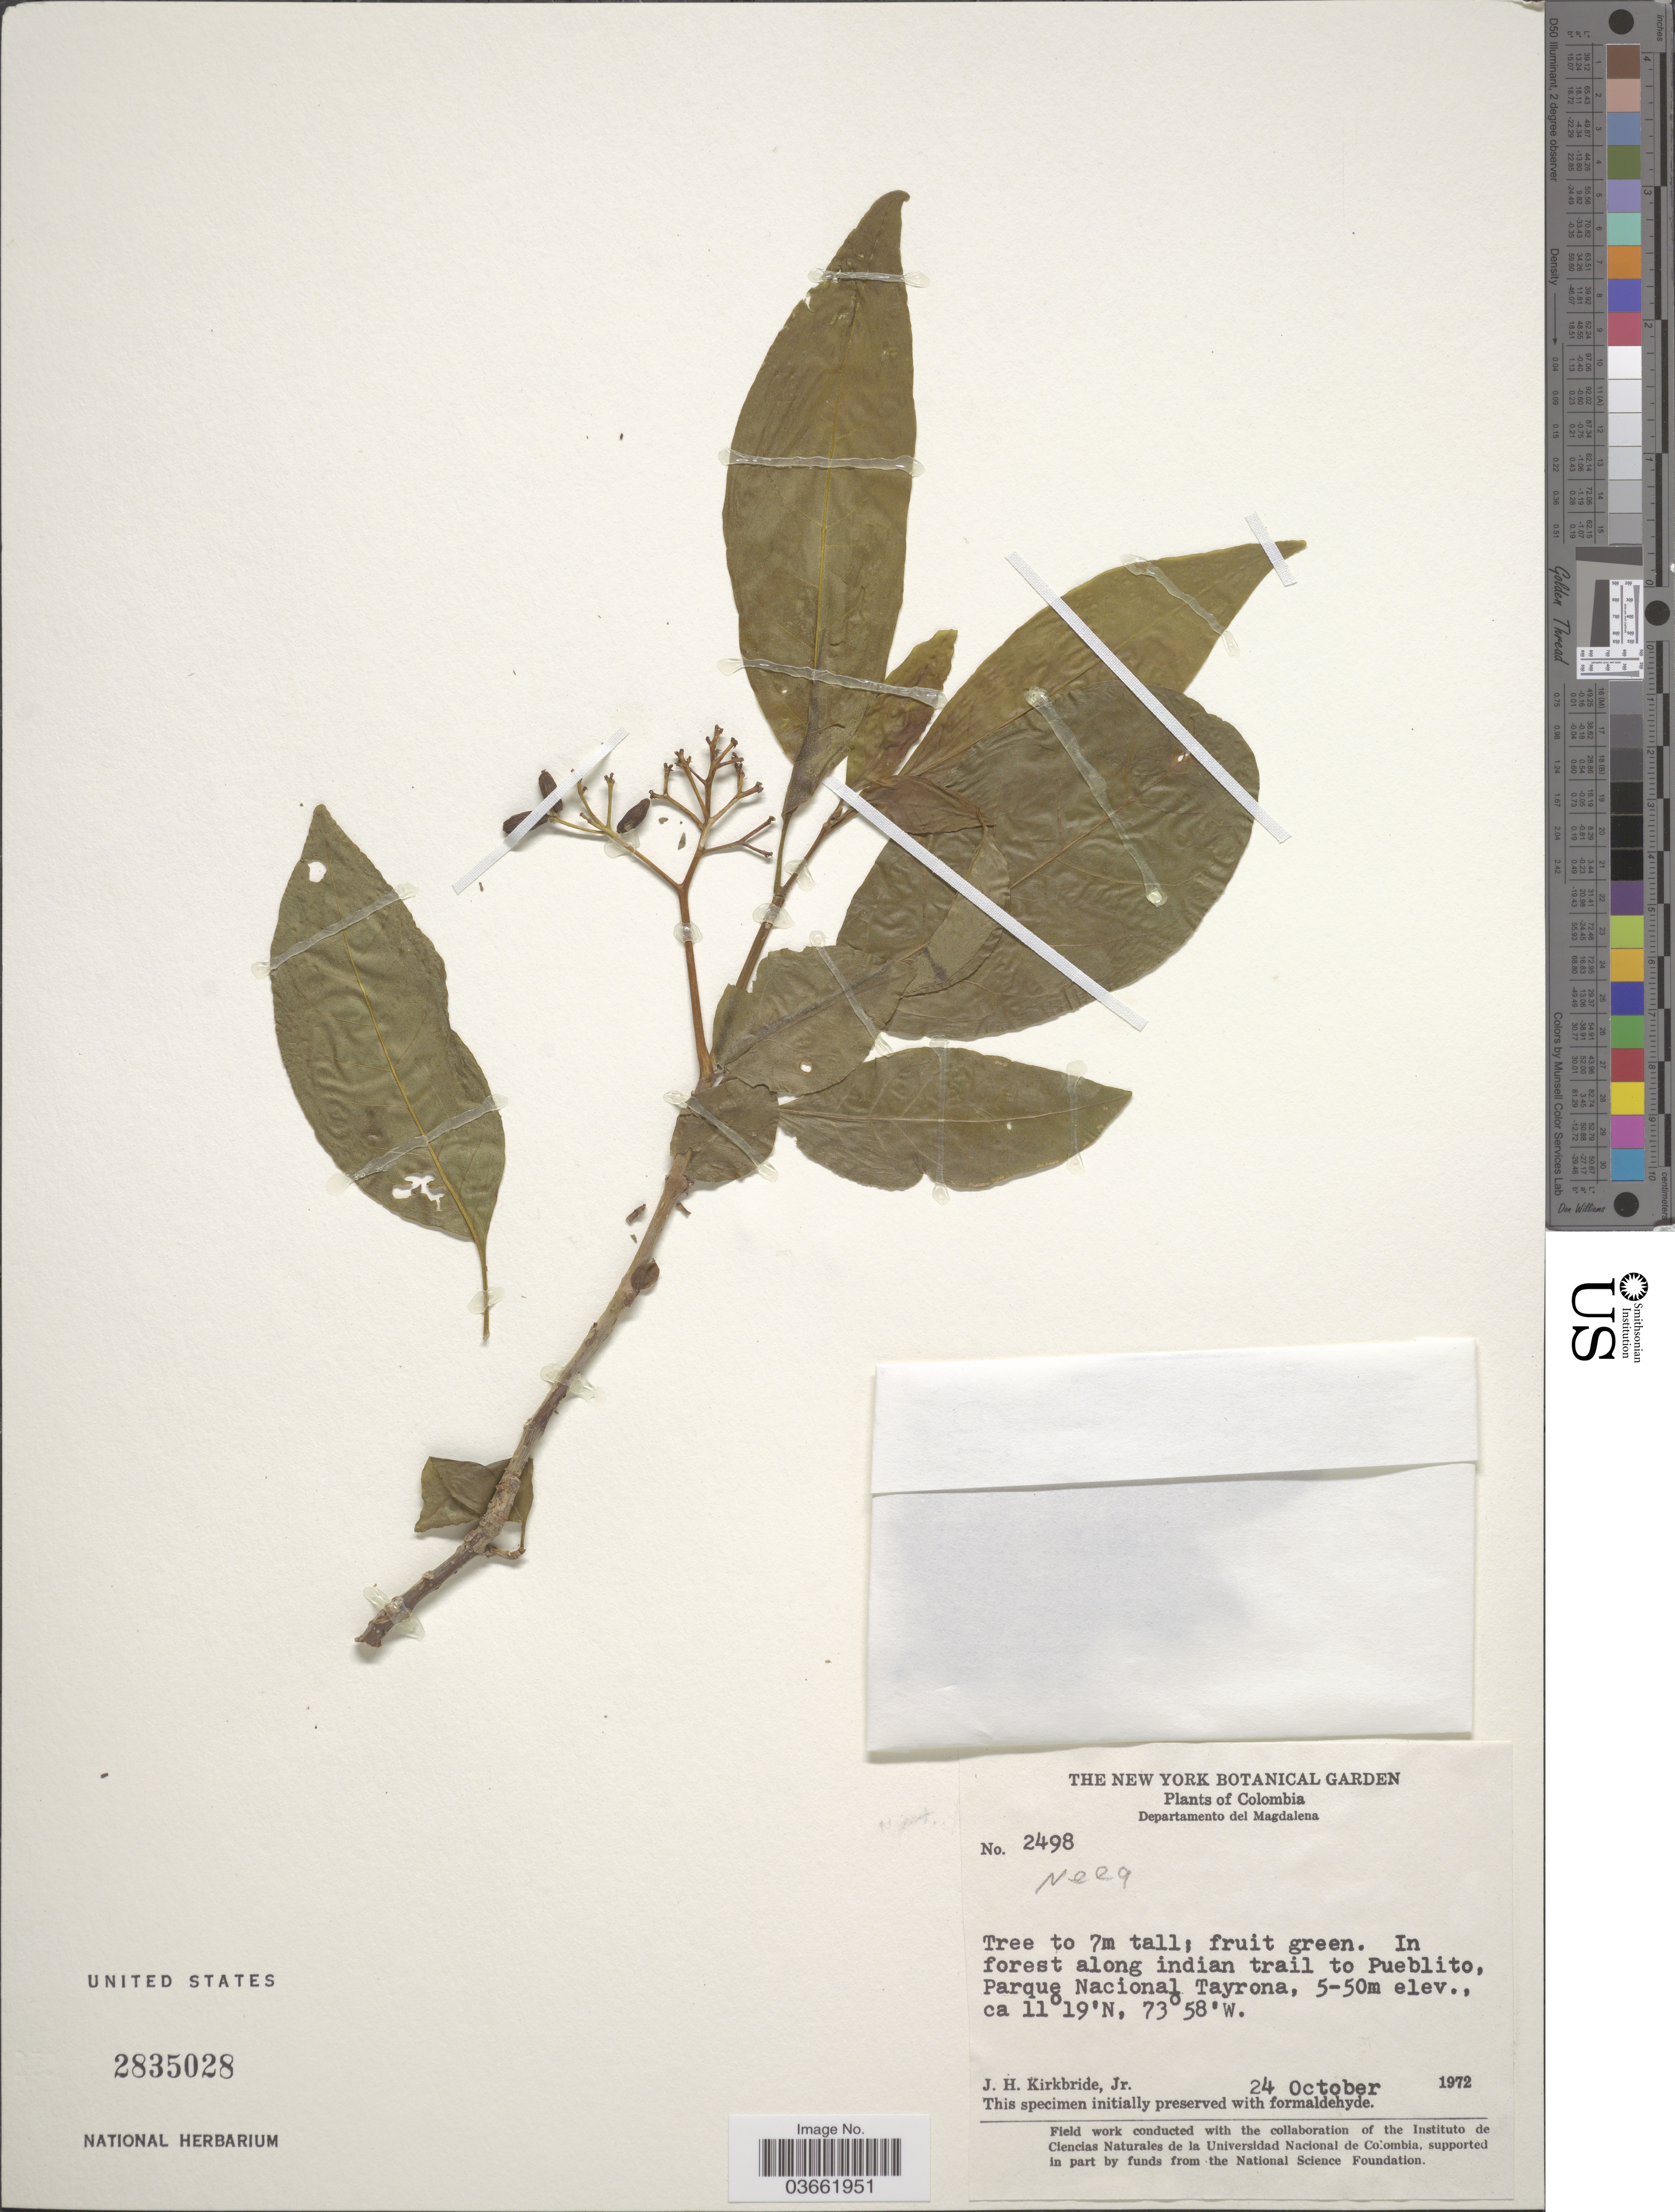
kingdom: Plantae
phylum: Tracheophyta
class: Magnoliopsida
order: Caryophyllales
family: Nyctaginaceae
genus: Neea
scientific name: Neea sp.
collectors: J. H. Kirkbride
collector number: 2498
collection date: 1972-10-24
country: Colombia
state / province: Magdalena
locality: Departamento del Magdalena. In forest along indian trail to Pueblito, Parque Nacional Tayrona.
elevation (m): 5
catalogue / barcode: US 2835028